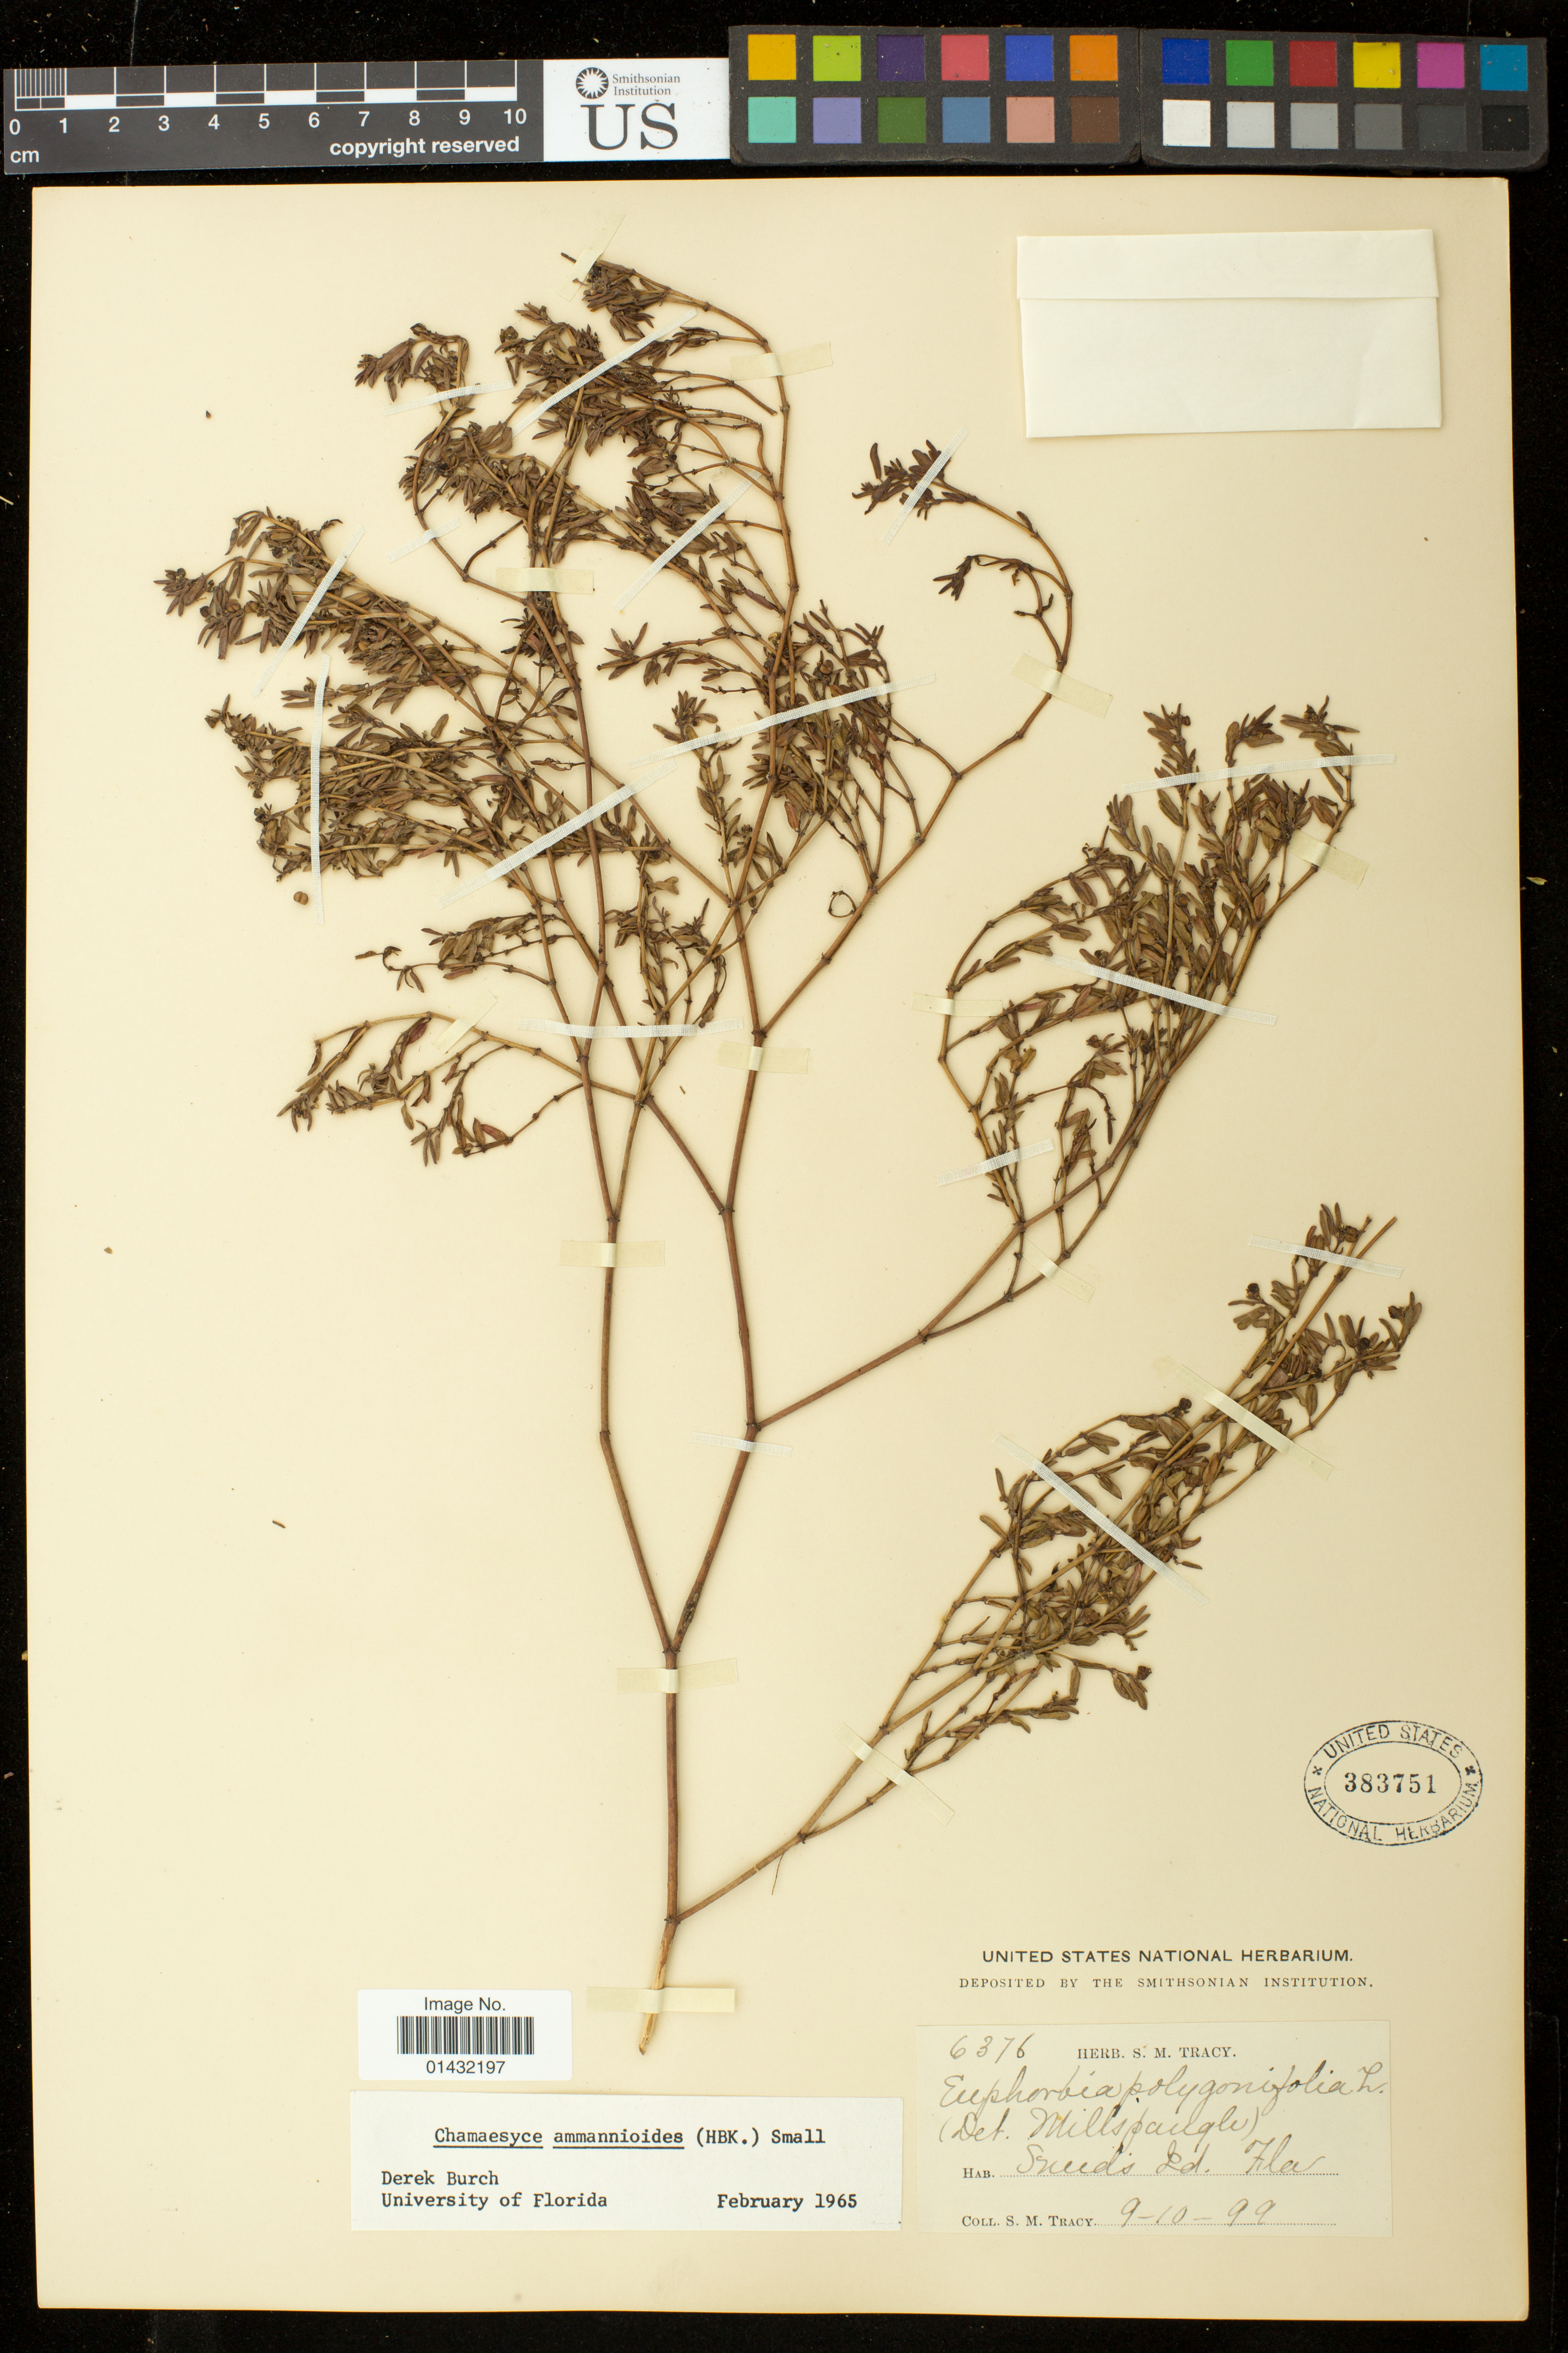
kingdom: Plantae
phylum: Tracheophyta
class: Magnoliopsida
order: Malpighiales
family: Euphorbiaceae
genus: Euphorbia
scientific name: Euphorbia bombensis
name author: Jacq.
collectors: S. M. Tracy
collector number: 6376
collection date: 1899-09-10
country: United States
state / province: Florida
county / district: Manatee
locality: Sneed's Id.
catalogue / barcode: US 383751